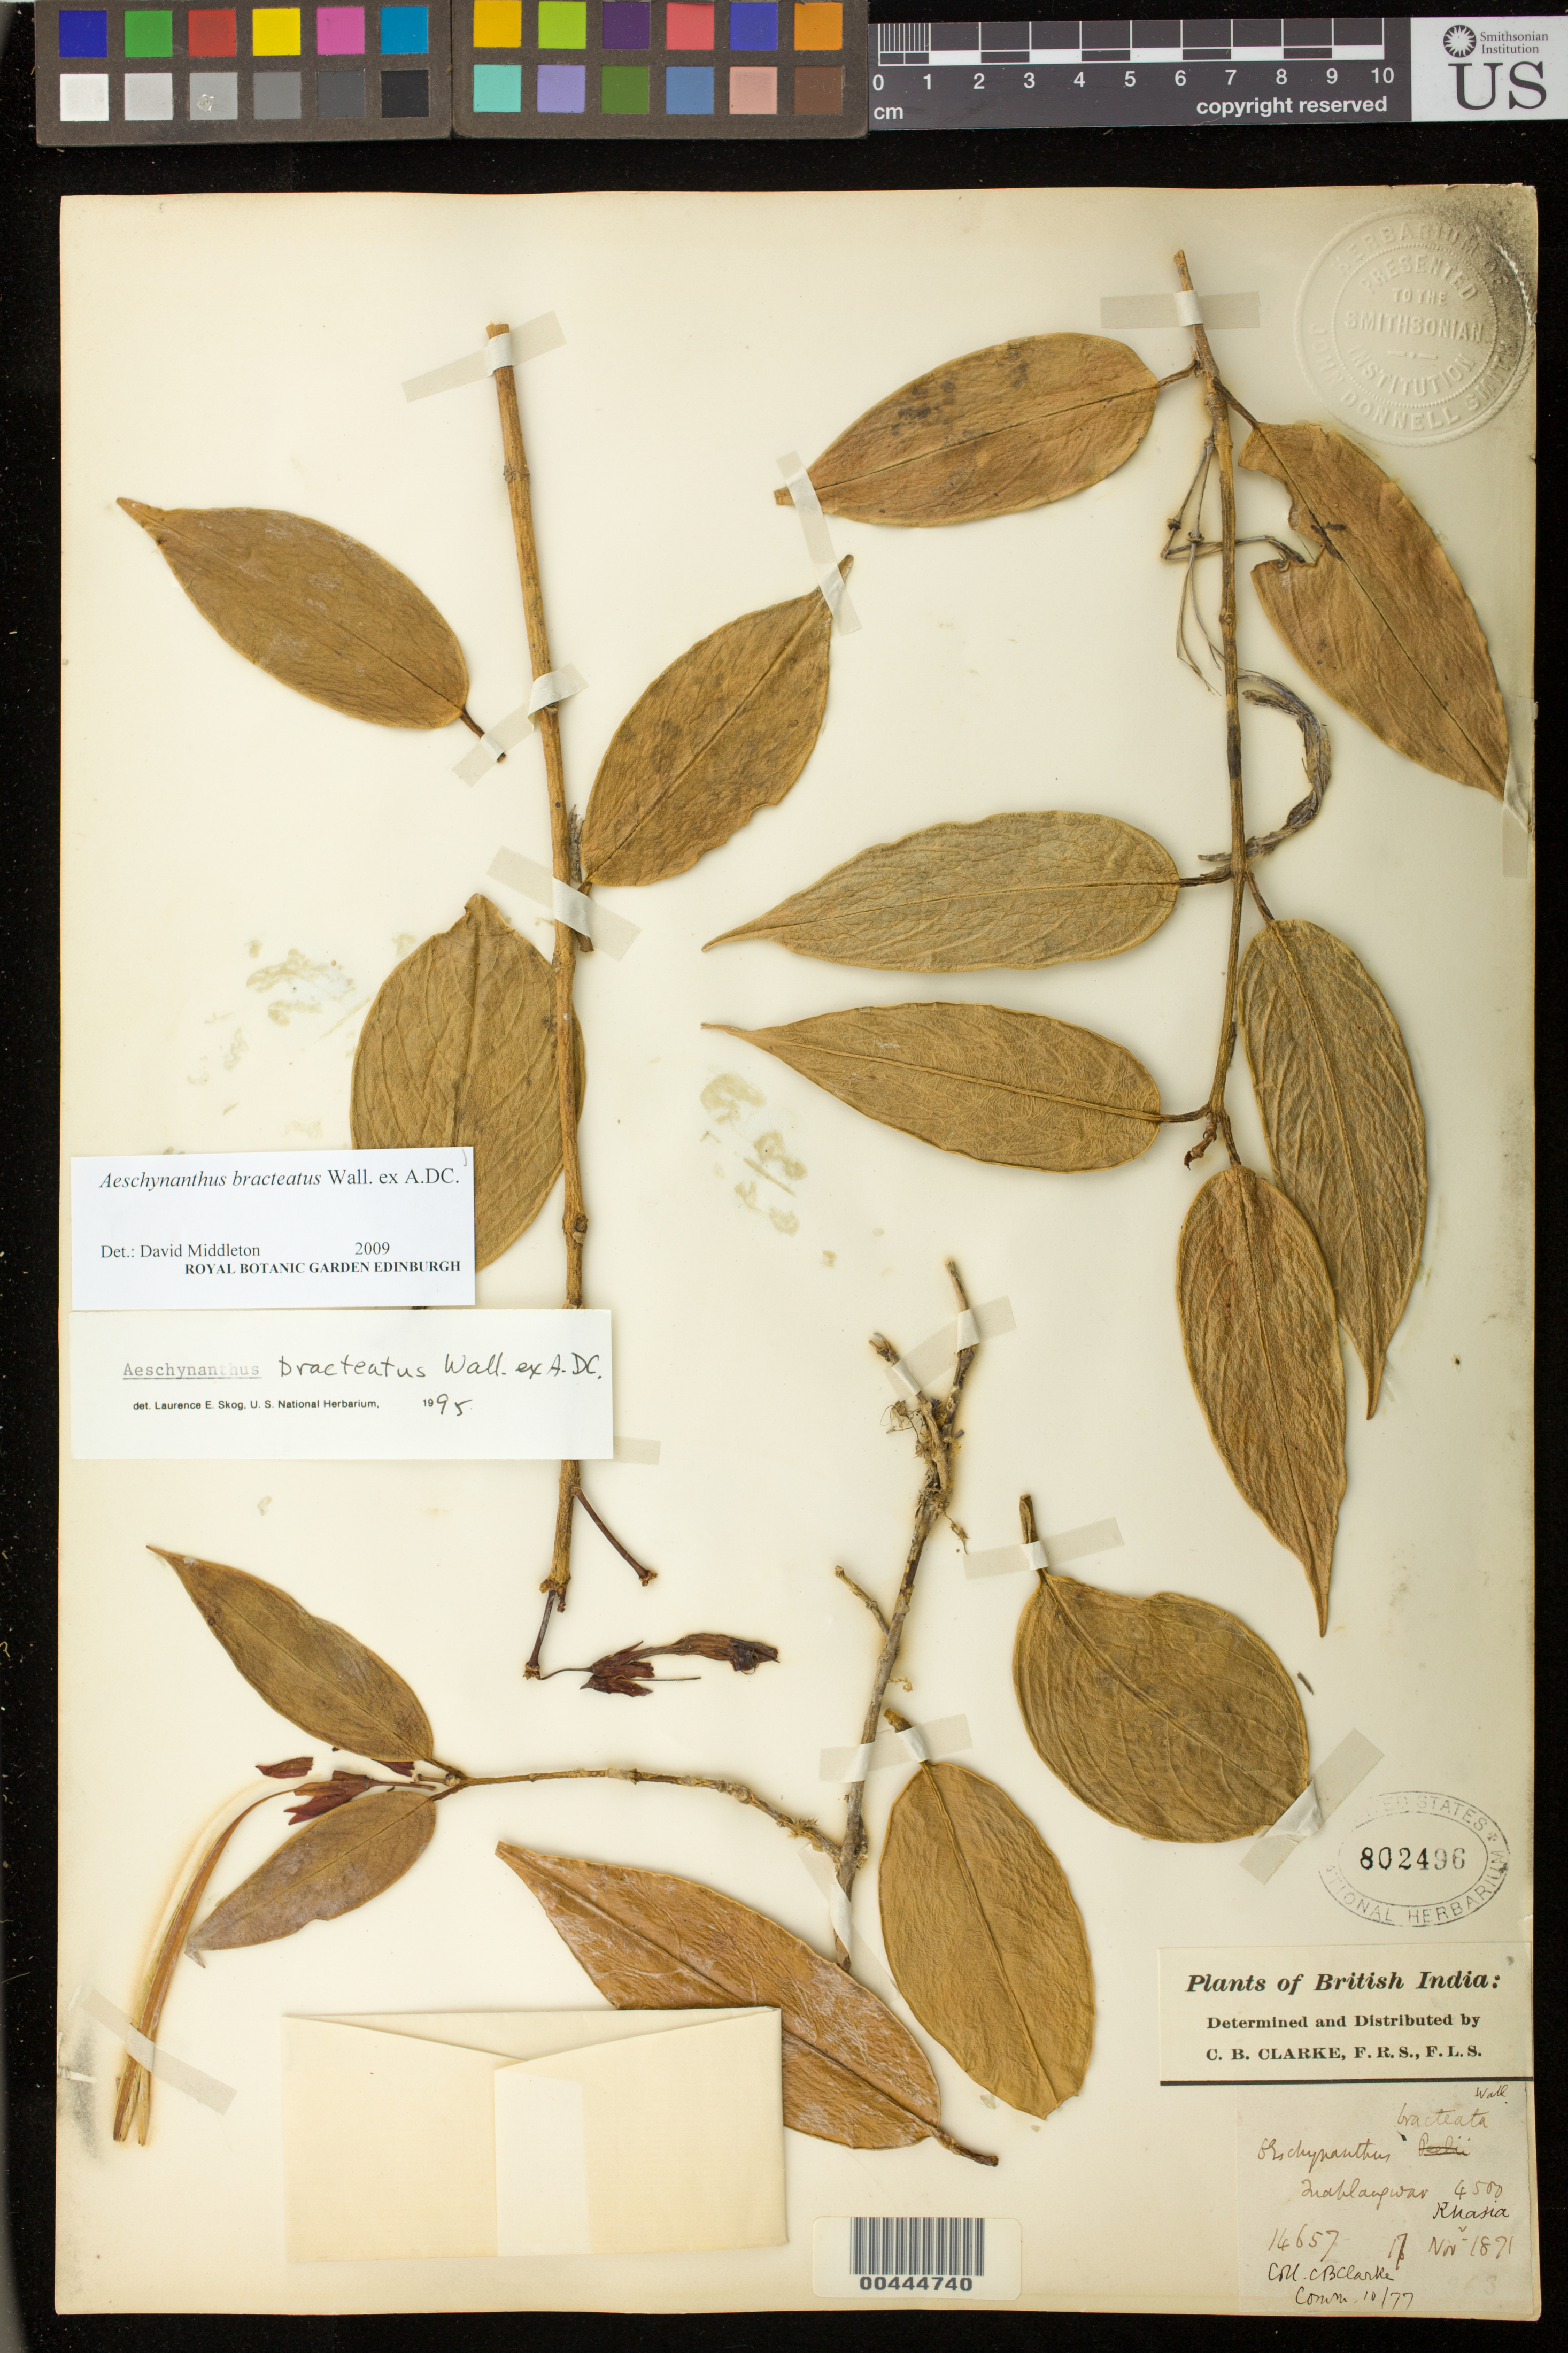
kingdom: Plantae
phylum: Tracheophyta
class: Magnoliopsida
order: Lamiales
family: Gesneriaceae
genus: Aeschynanthus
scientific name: Aeschynanthus bracteatus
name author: Wall. ex DC.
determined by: Middleton, D. J.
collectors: C. B. Clarke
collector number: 14657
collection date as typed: Nov 1871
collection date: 1871-11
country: India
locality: British India, Indblangwar [?]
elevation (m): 1372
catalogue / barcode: US 802496